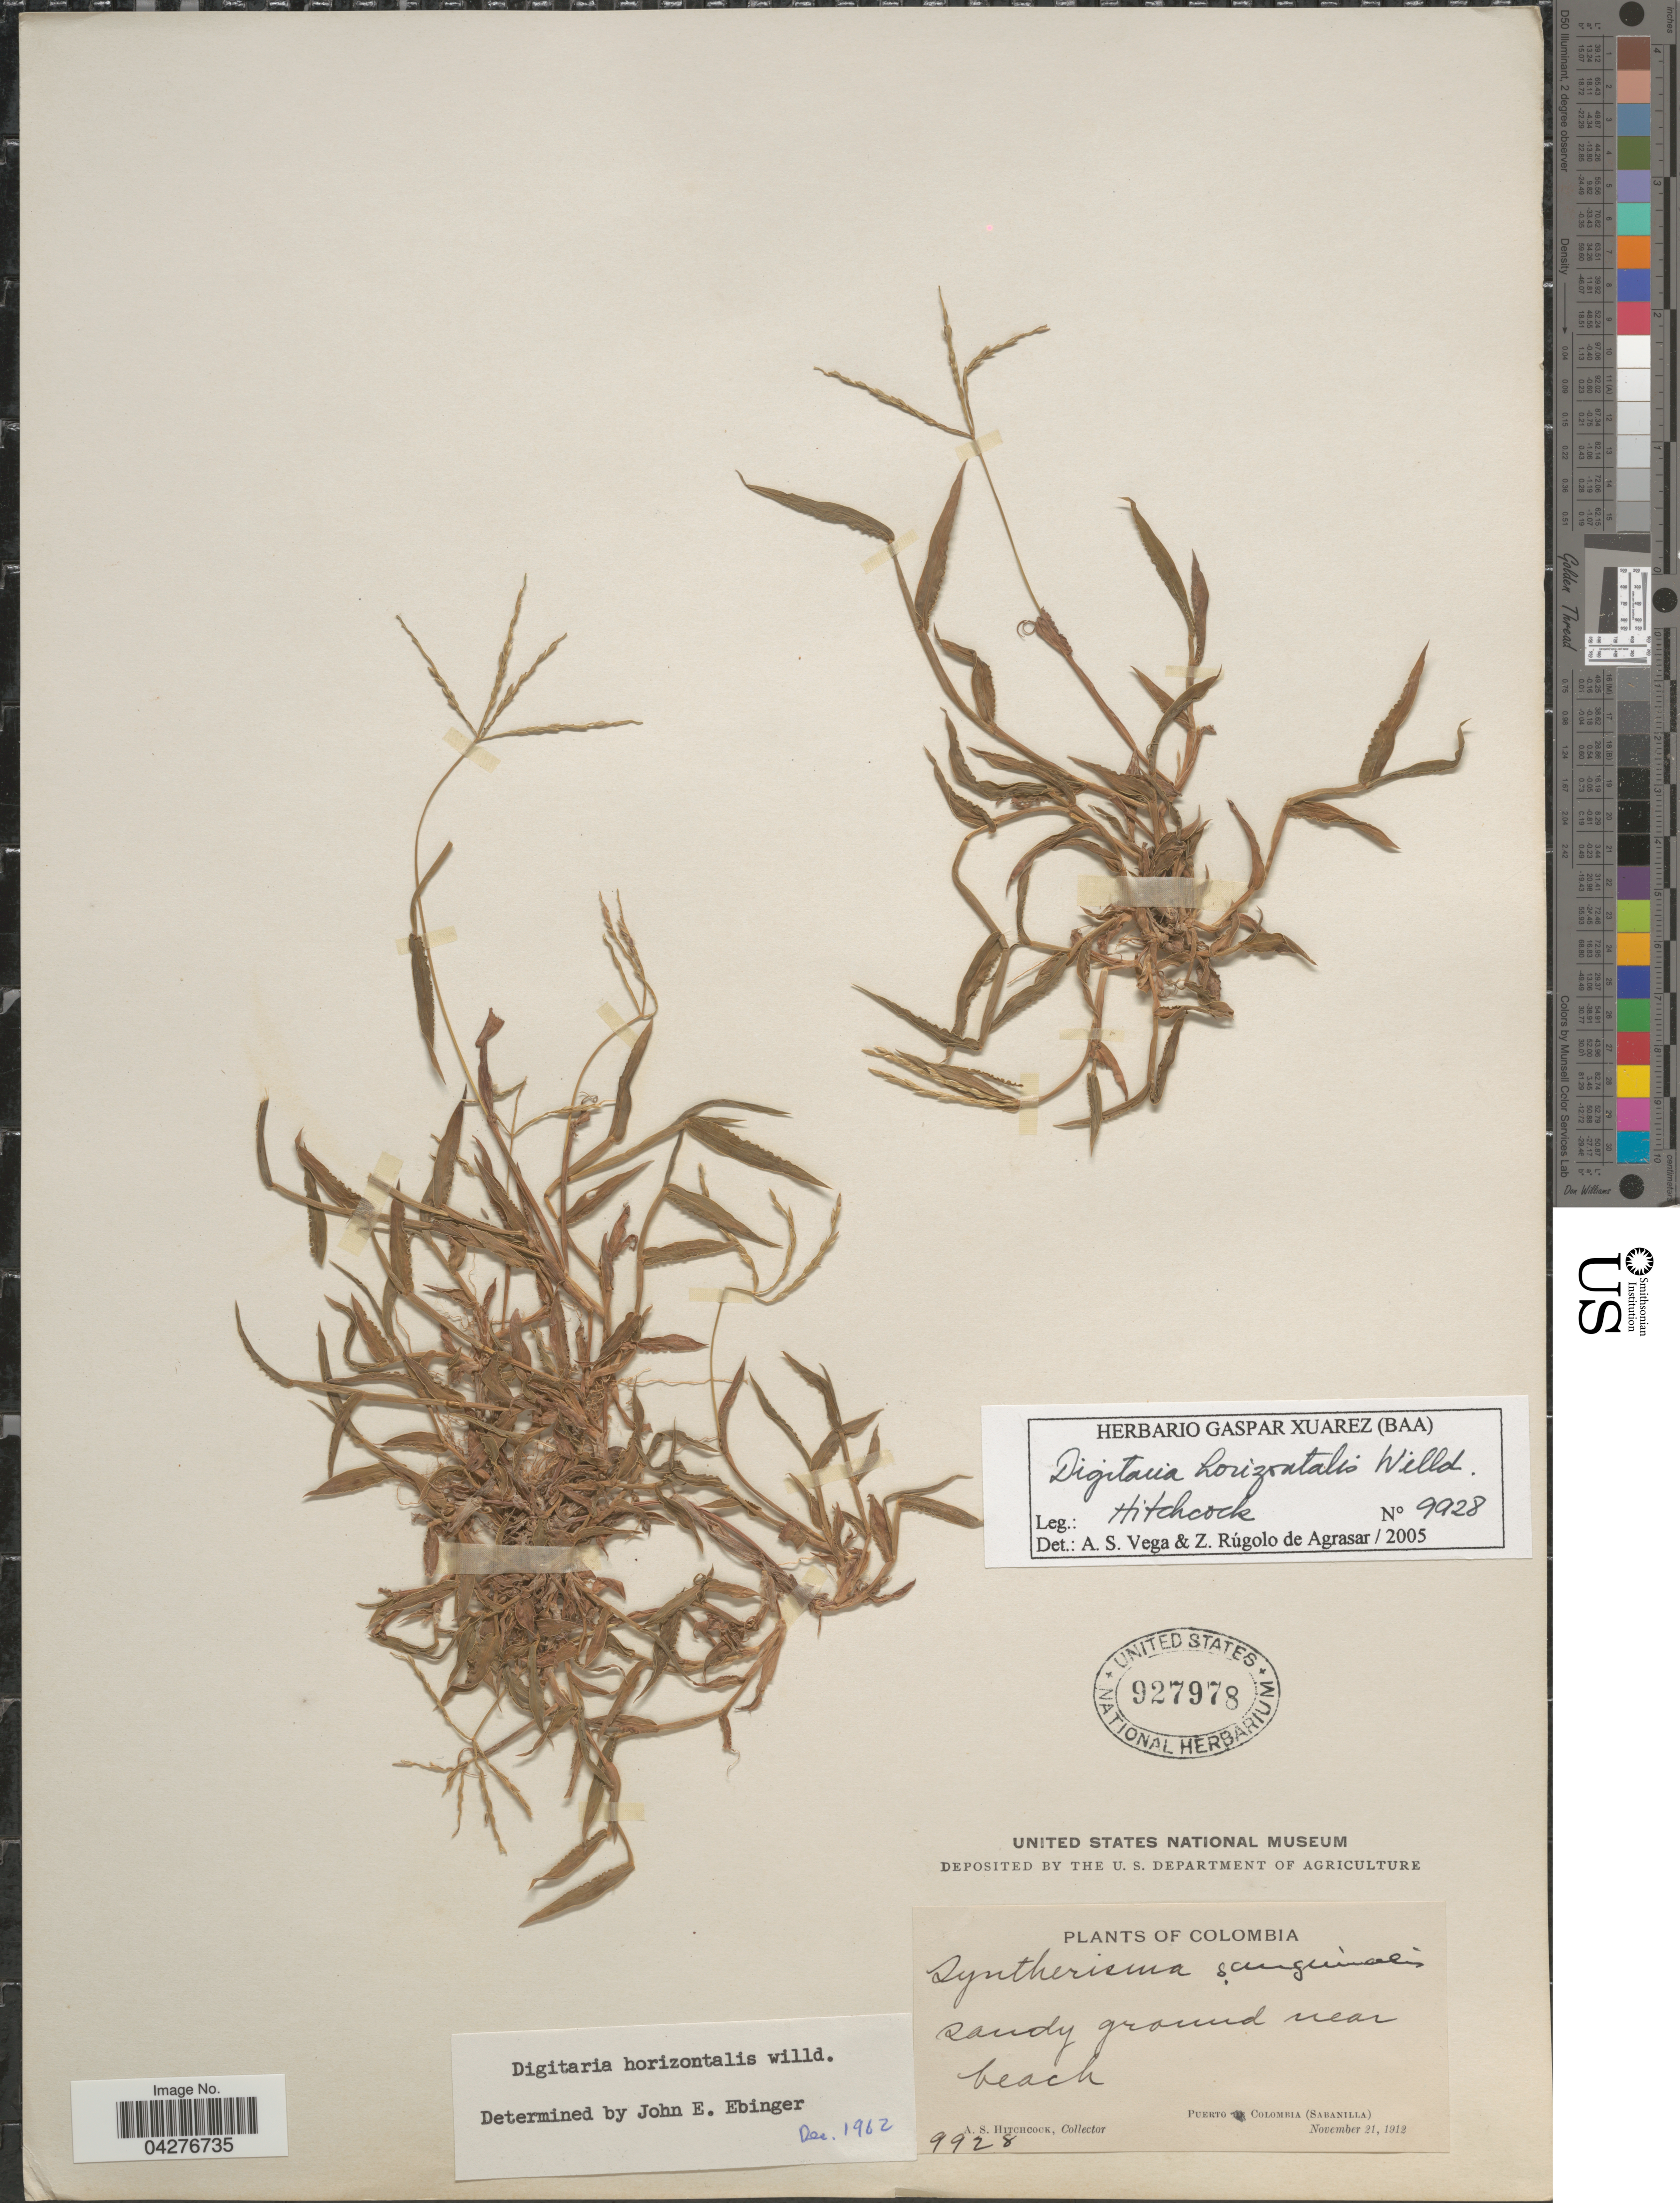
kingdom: Plantae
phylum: Tracheophyta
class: Liliopsida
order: Poales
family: Poaceae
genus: Digitaria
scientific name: Digitaria horizontalis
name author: Willd.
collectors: A. S. Hitchcock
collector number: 9928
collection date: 1912-11-21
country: Colombia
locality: Sandy ground near beach. Puerto Colombia (Sabanilla).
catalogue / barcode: US 927978